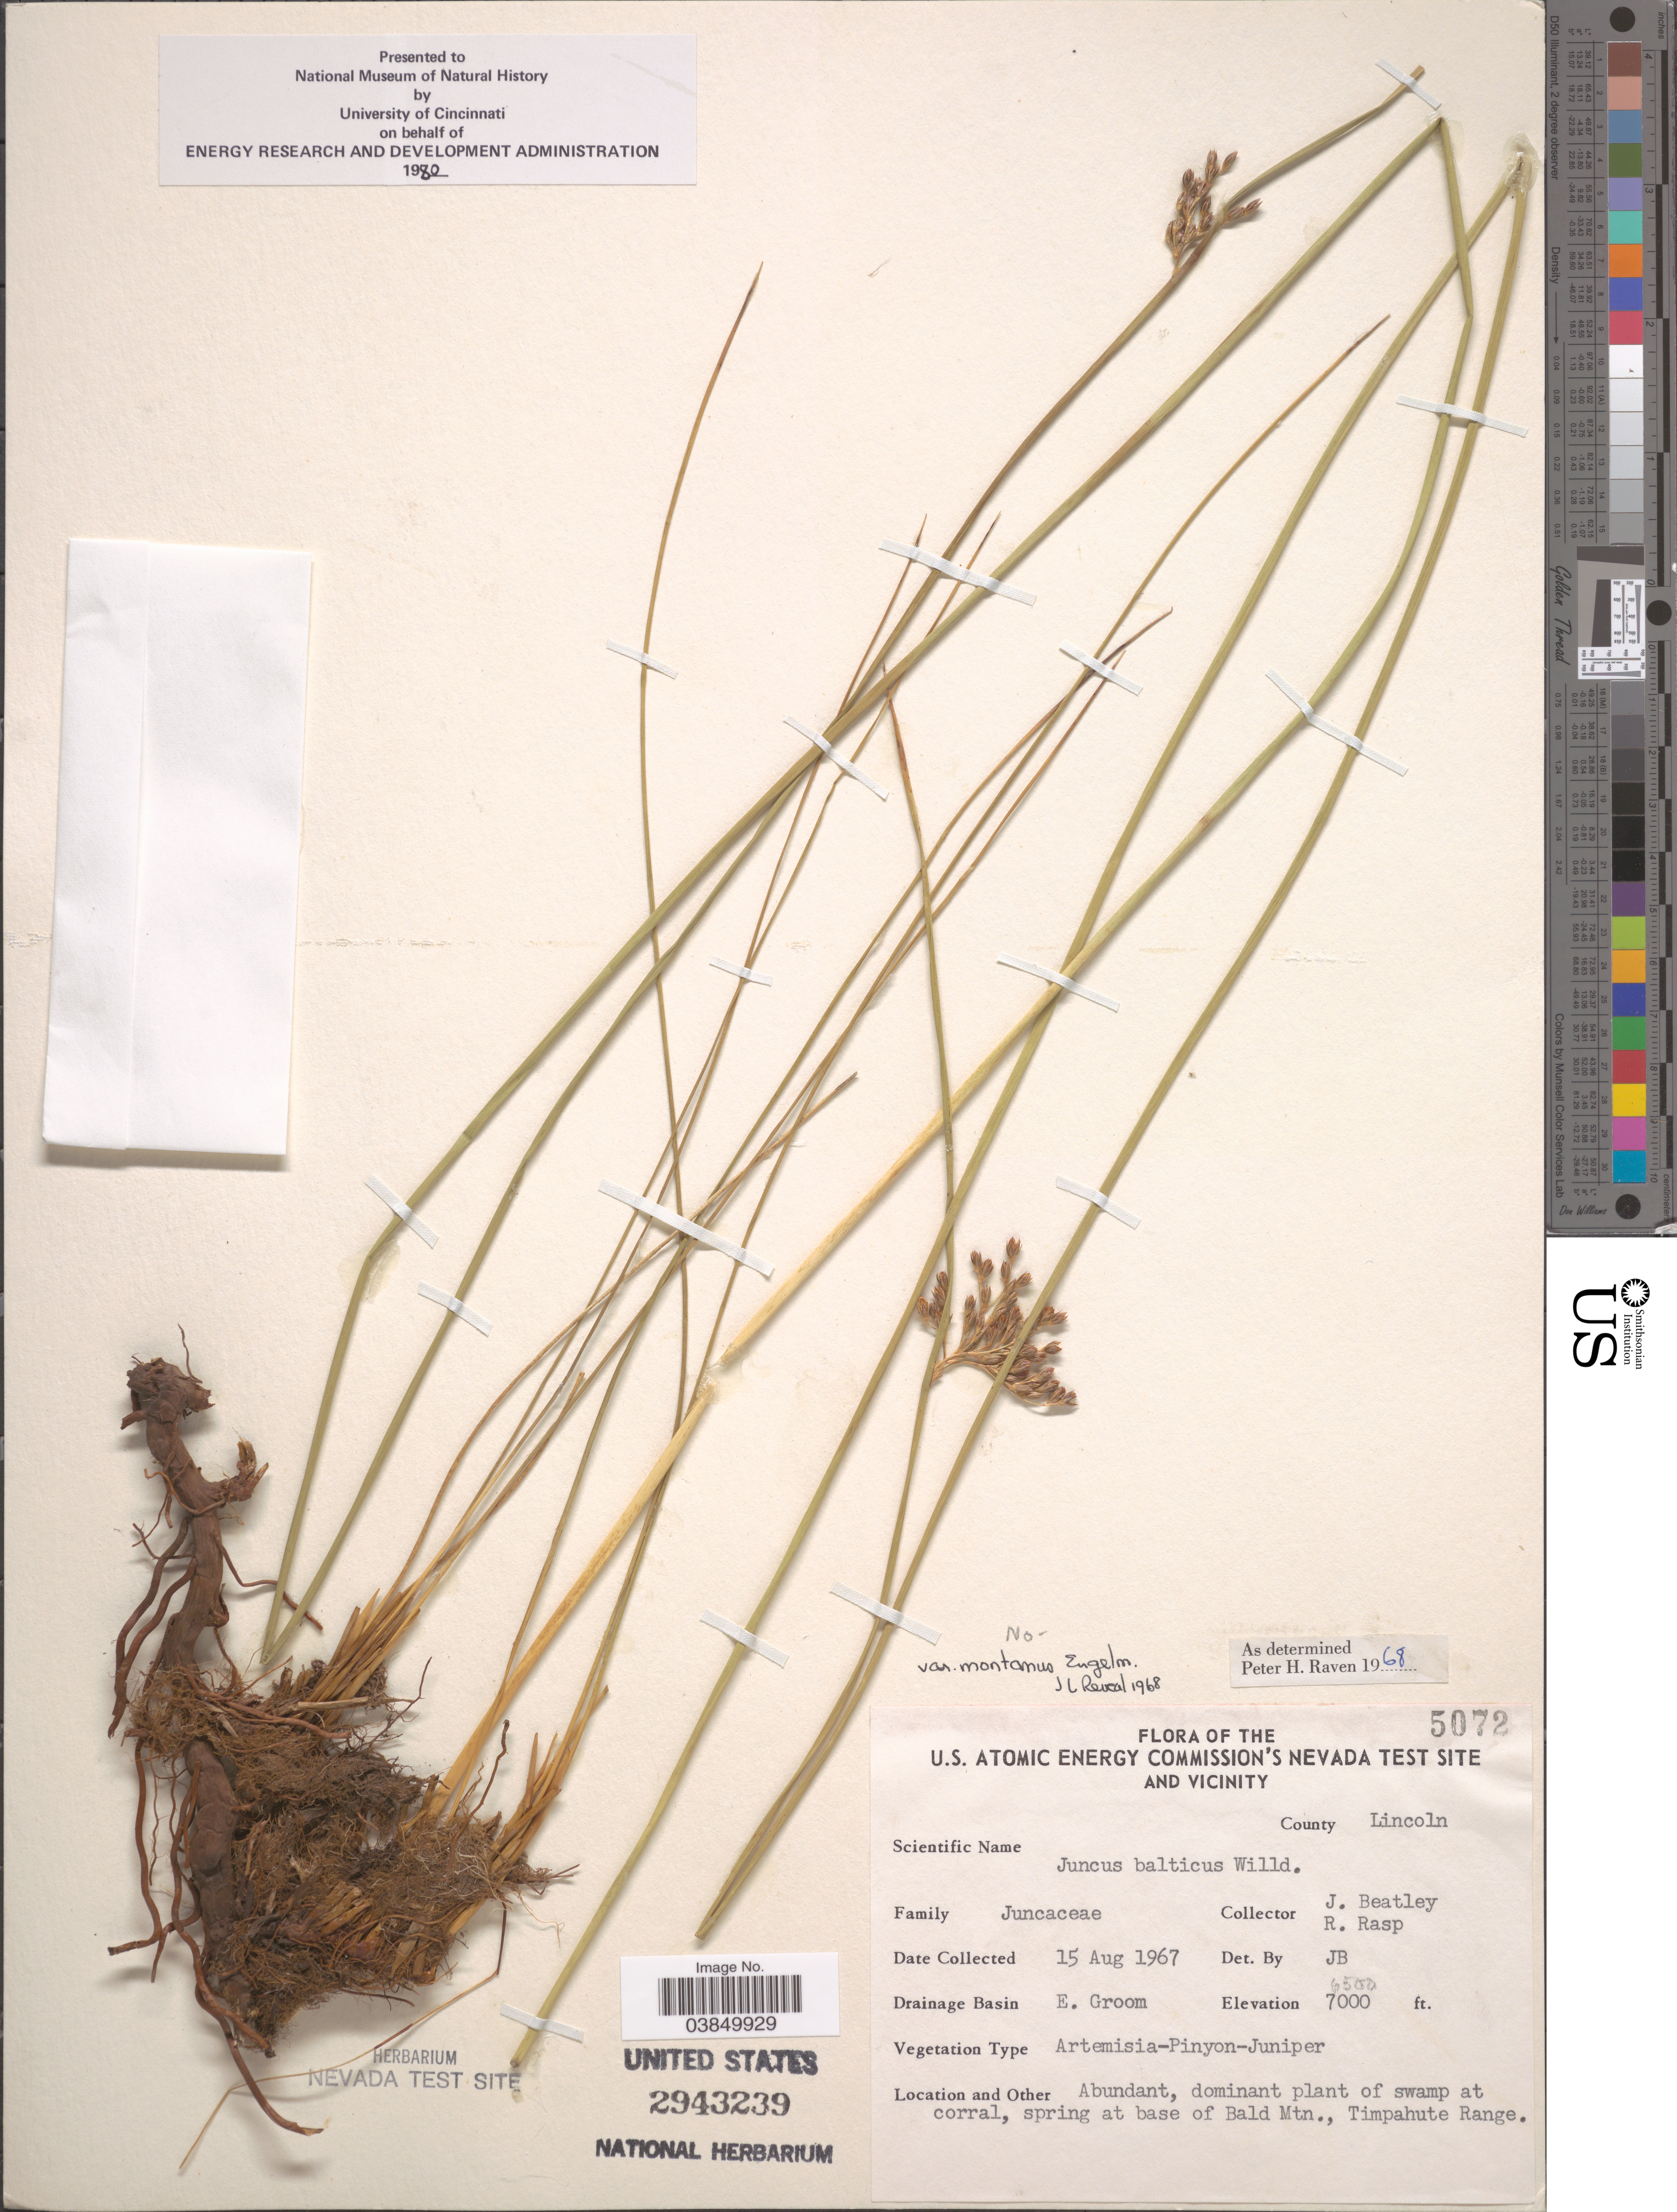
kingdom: Plantae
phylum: Tracheophyta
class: Liliopsida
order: Poales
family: Juncaceae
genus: Juncus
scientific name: Juncus balticus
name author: Willd.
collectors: J. C. Beatley & R. Rasp.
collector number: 5072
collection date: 1967-08-15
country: United States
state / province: Nevada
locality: U.S. Atomic Energy Commission's Nevada Test Site and vicinity. County Lincoln. Drainage Basin E. Groom. Spring at base of Bald Mtn., Timpahute Range.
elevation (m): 1981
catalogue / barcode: US 2943239